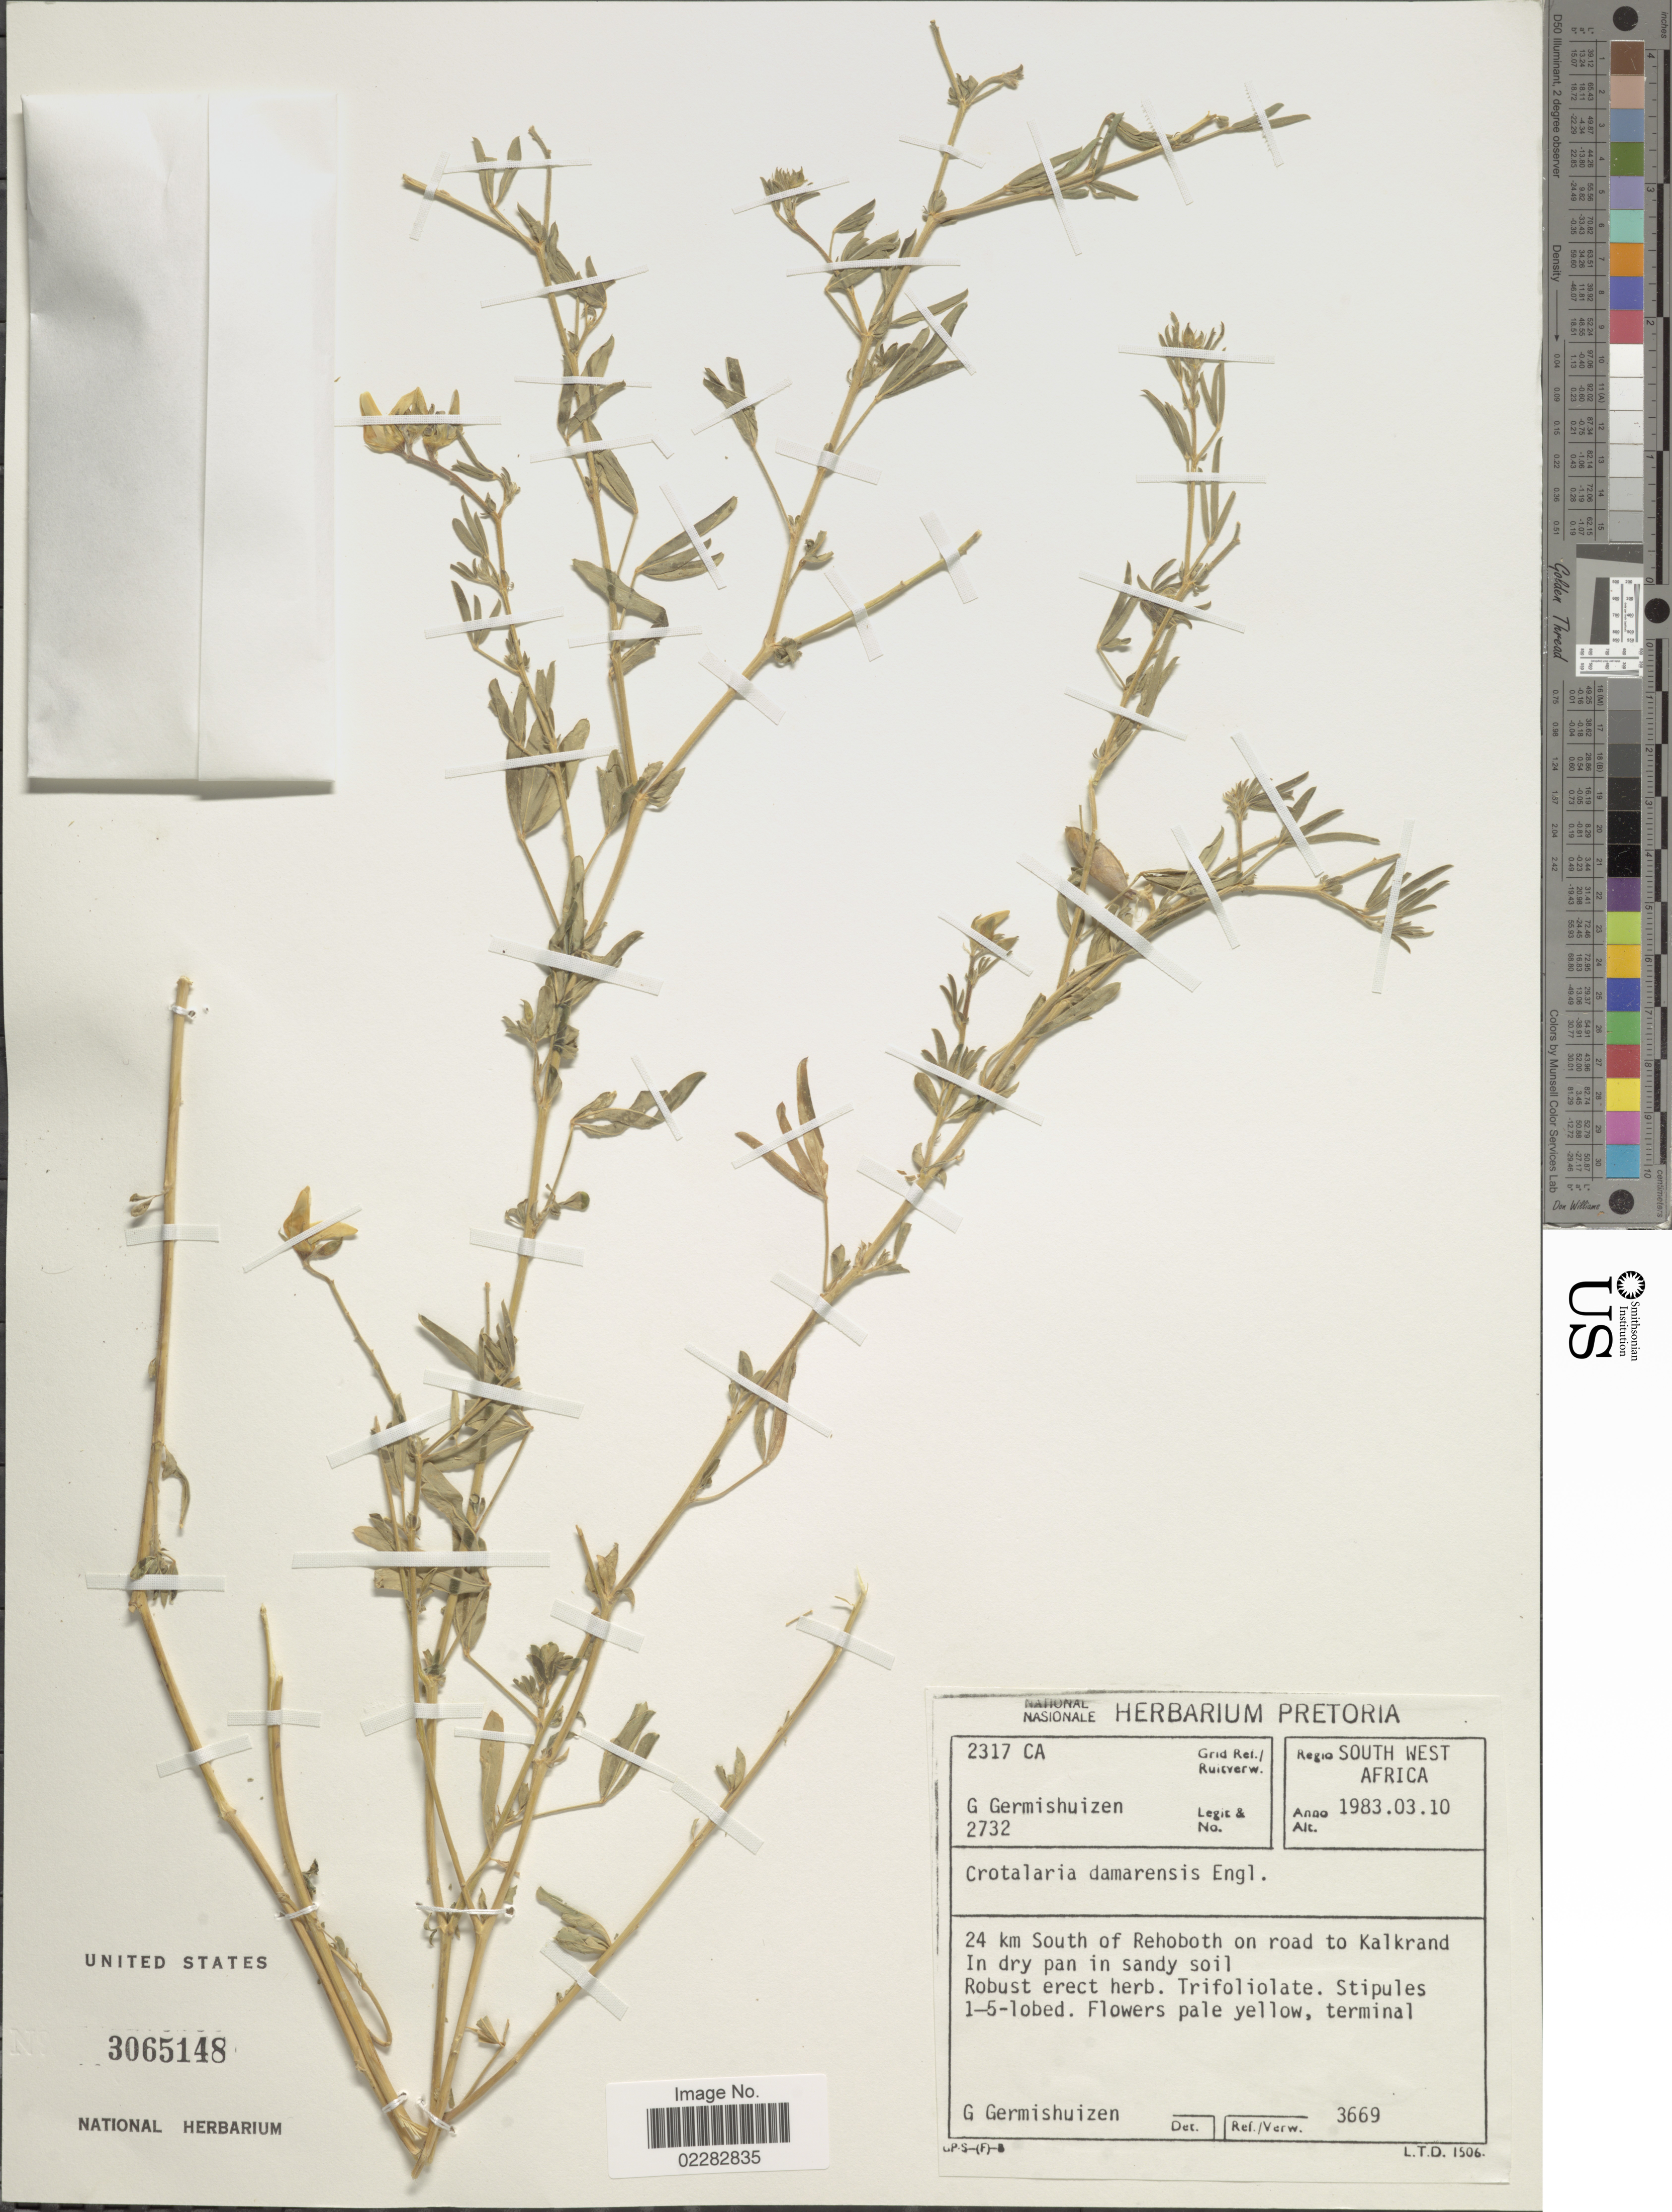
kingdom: Plantae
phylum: Tracheophyta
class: Magnoliopsida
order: Fabales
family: Fabaceae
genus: Crotalaria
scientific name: Crotalaria damarensis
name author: Engl.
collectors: G. Germishuizen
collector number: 2732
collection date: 1983-03-10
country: Namibia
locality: South West Africa, 24 km South of Rehoboth on road to Kalkrand.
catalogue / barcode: US 3065148